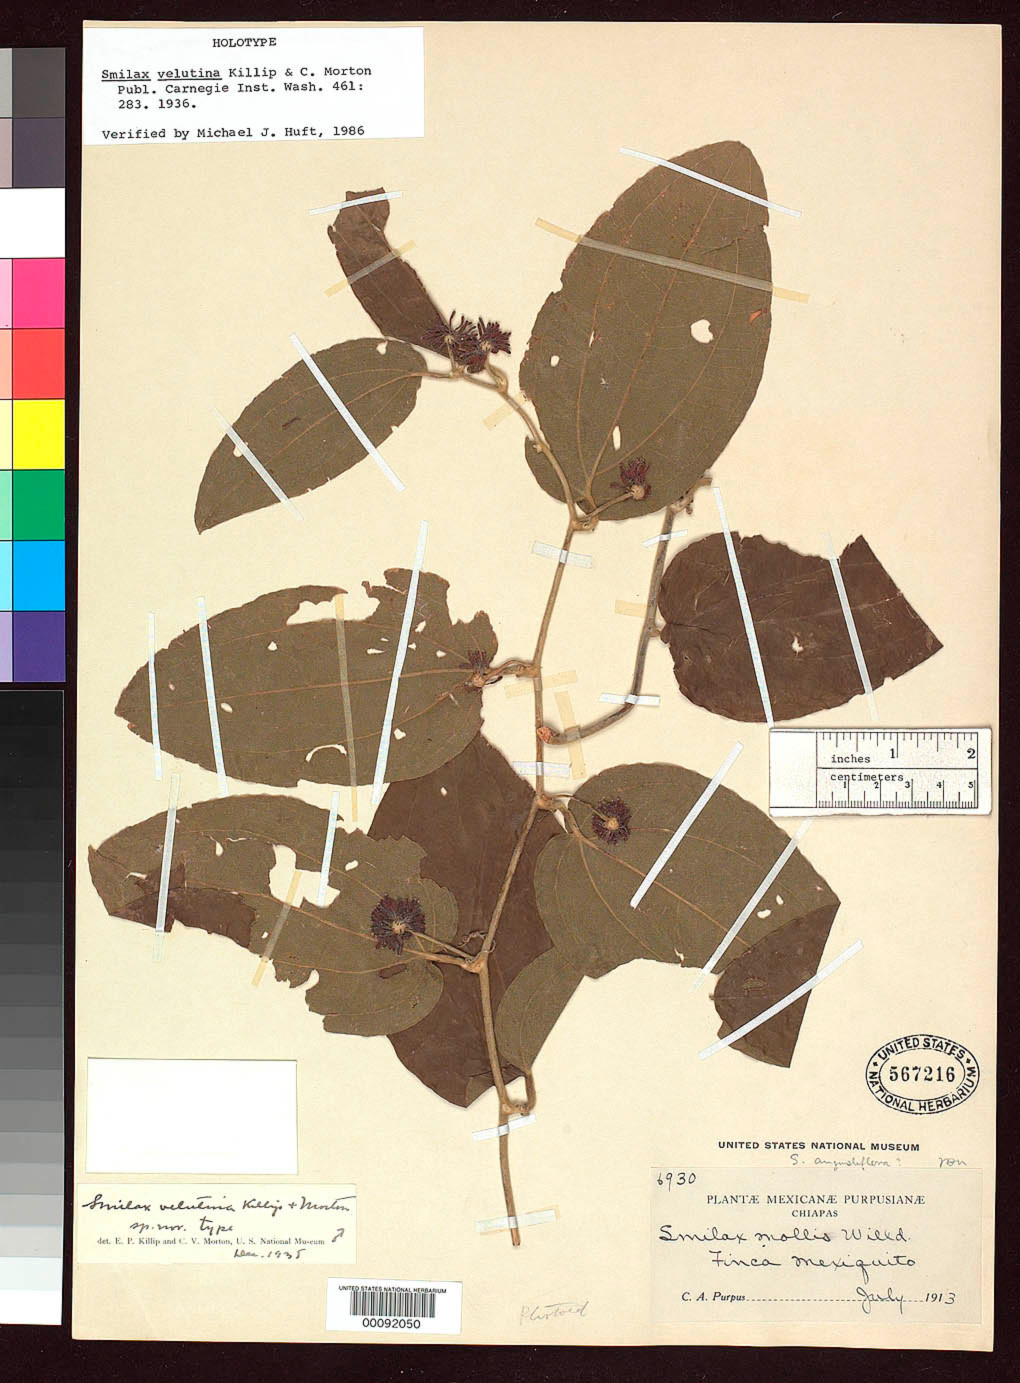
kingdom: Plantae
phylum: Tracheophyta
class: Liliopsida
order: Liliales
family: Smilacaceae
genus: Smilax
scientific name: Smilax velutina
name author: Killip & C.V. Morton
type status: Holotype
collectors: C. A. Purpus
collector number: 6930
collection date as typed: Jul 1913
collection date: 1913-07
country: Mexico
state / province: Chiapas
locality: Finca Mexiquito.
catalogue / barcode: US 567216